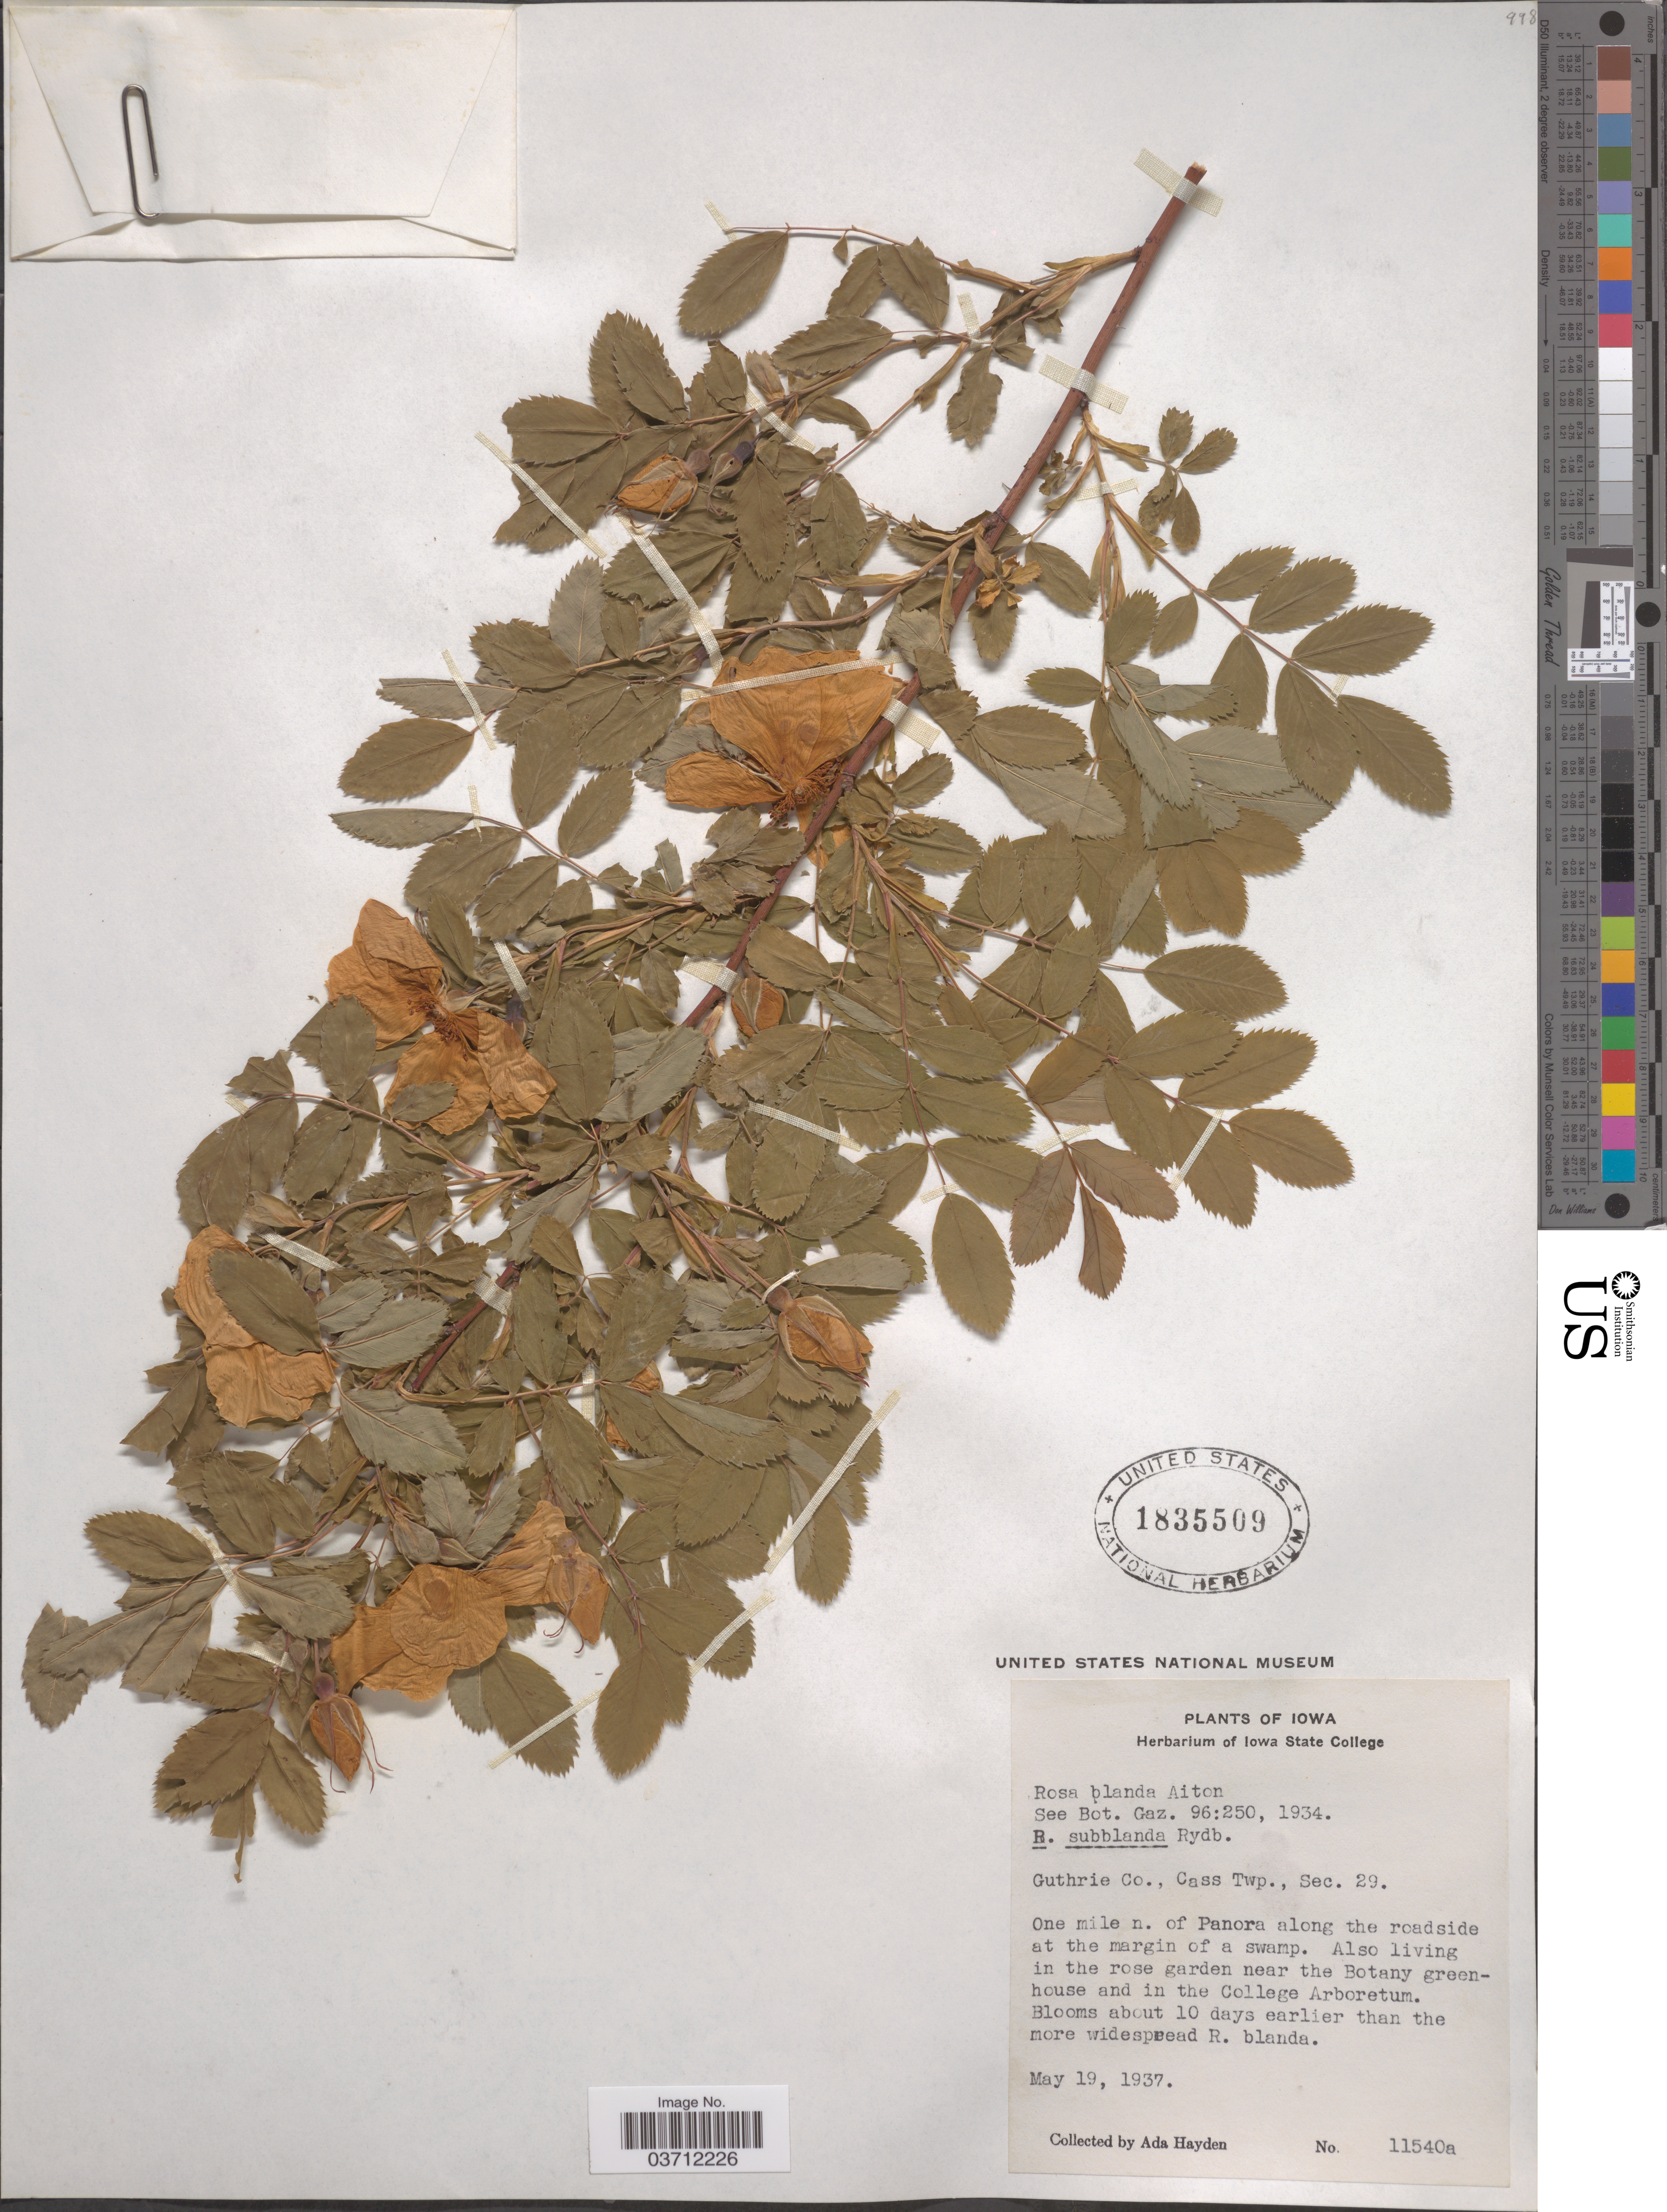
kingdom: Plantae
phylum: Tracheophyta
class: Magnoliopsida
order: Rosales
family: Rosaceae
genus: Rosa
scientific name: Rosa blanda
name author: Aiton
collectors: Ada Hayden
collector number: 11540a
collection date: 1937-05-19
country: United States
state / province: Iowa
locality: Guthrie Co., Cass Twp., Sec. 29. One mile n. of Panora along the roadside at the margin of a swamp. Also living in the rose garden near the Botany greenhouse and in the College Arboretum.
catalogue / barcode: US 1835509